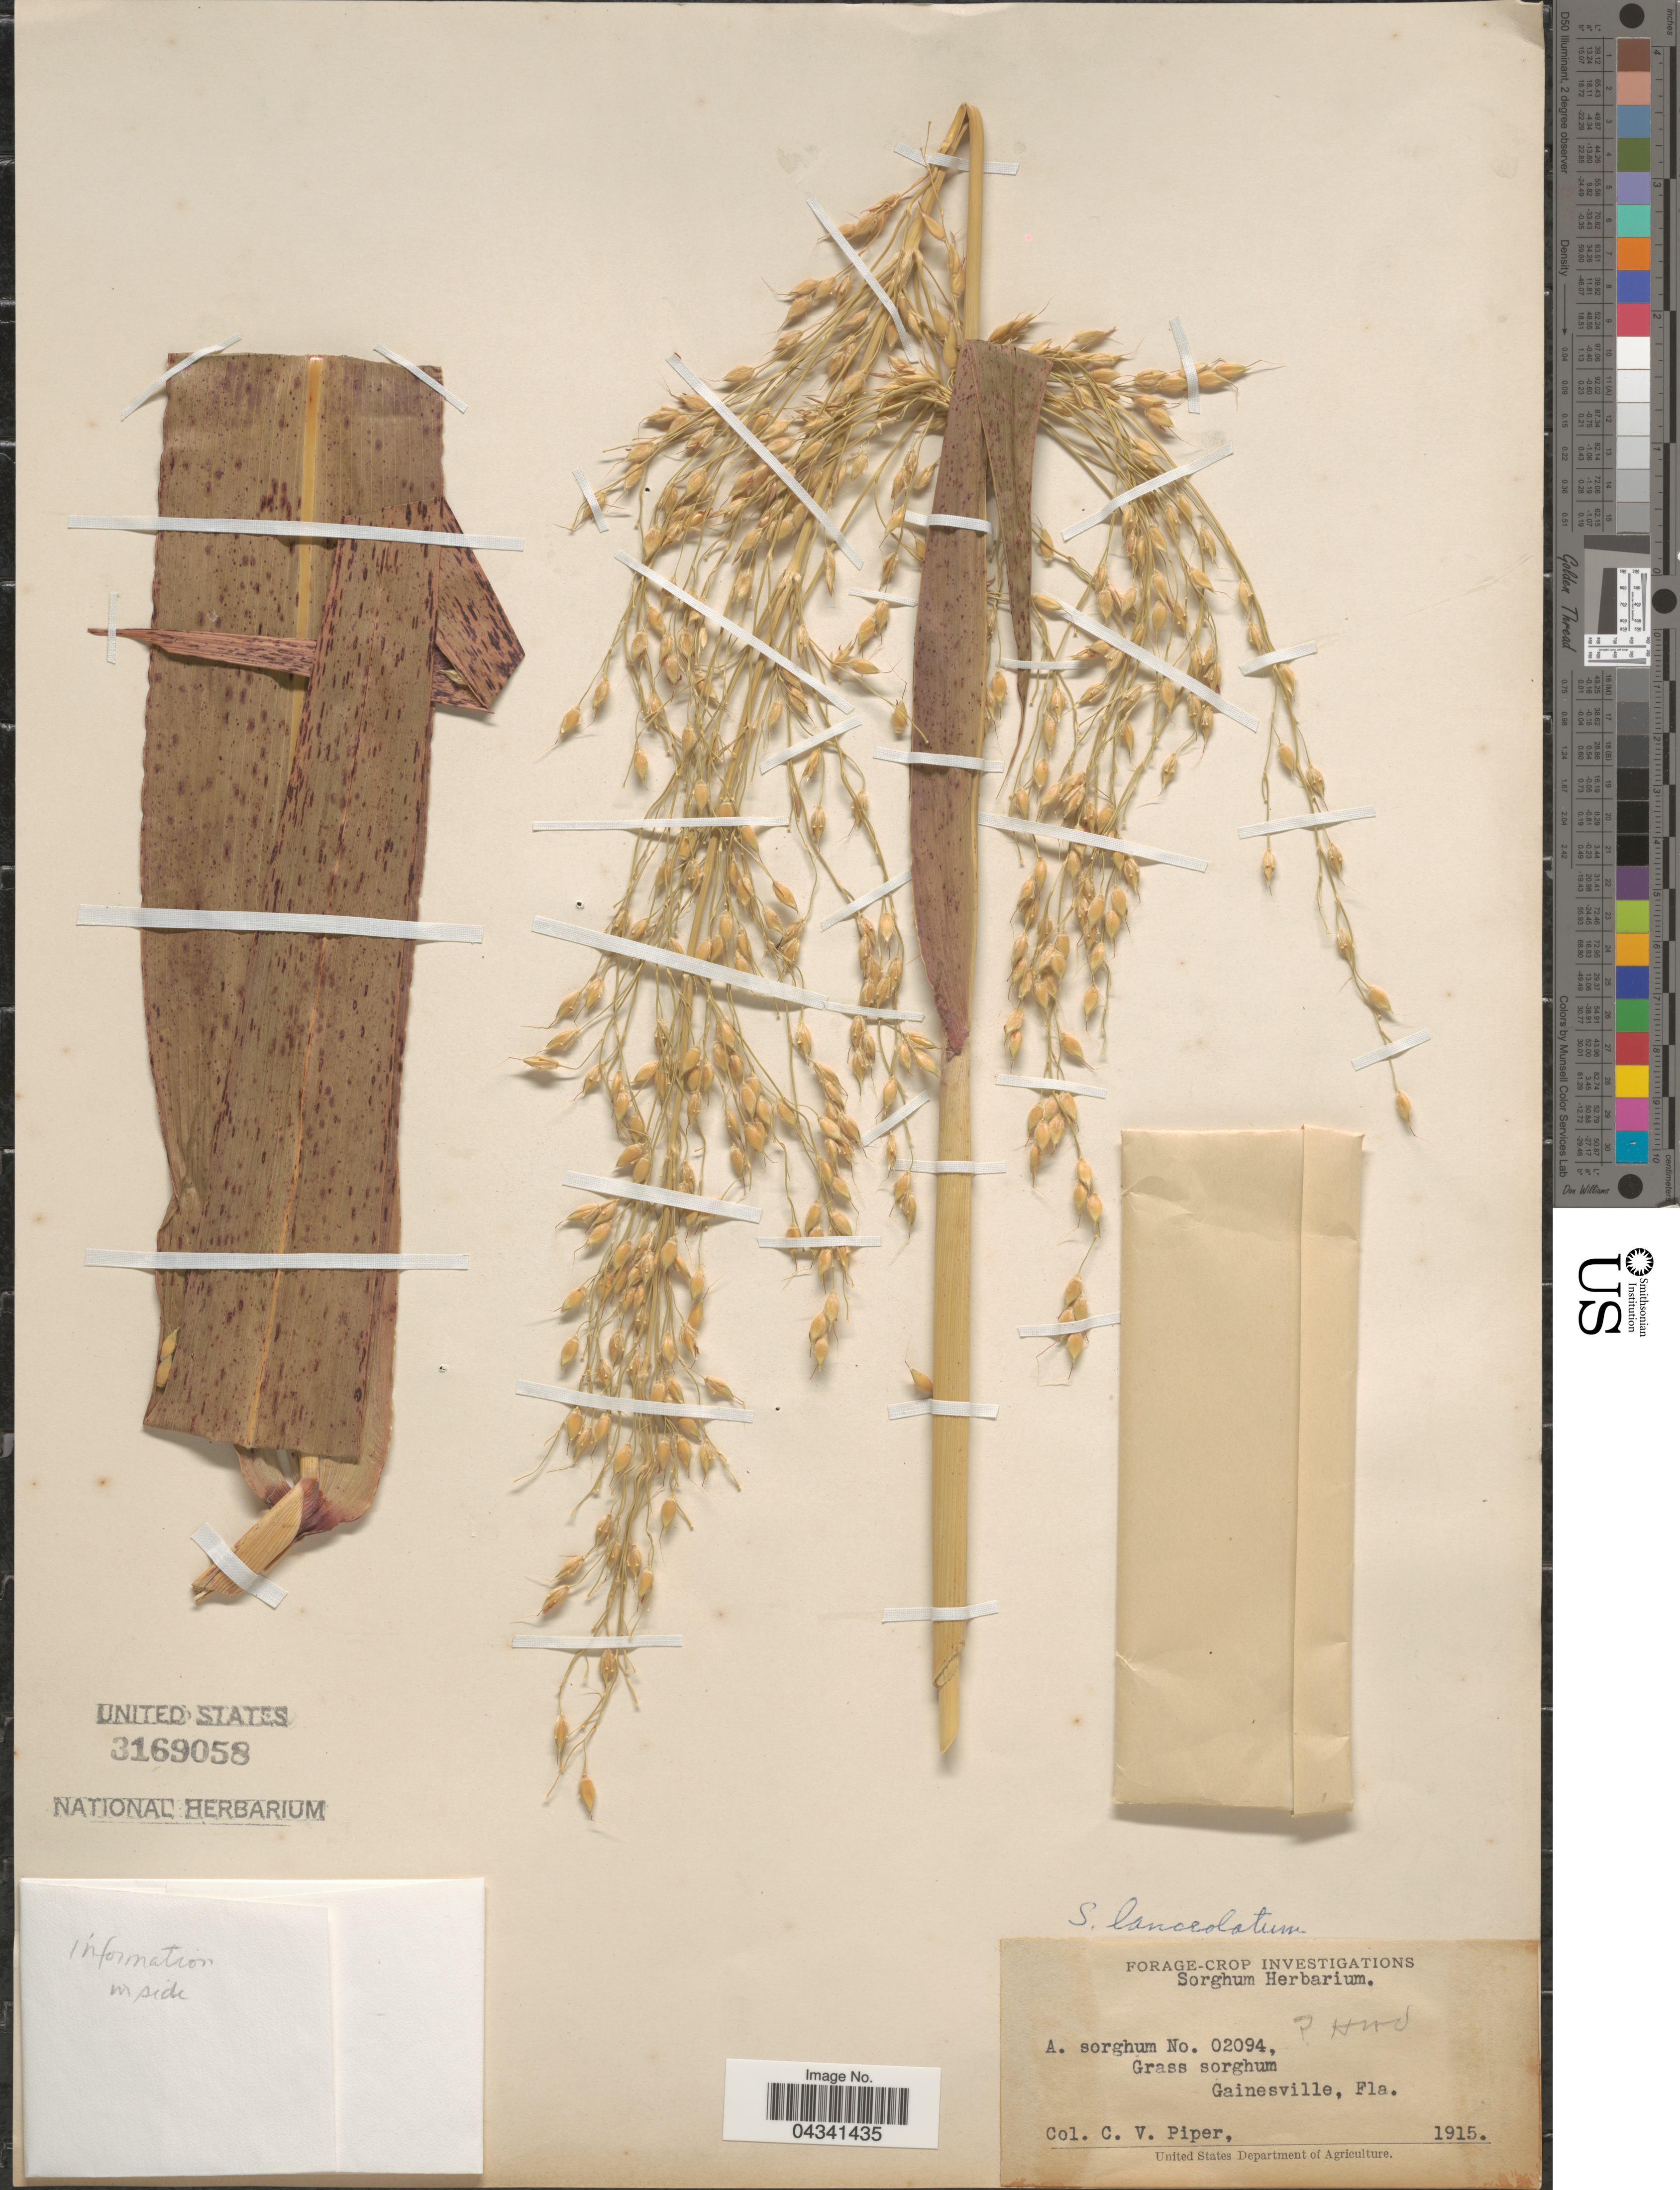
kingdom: Plantae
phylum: Tracheophyta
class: Liliopsida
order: Poales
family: Poaceae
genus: Sorghum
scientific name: Sorghum arundinaceum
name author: (Desv.) Stapf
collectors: C. V. Piper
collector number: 02094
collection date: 1915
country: United States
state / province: Florida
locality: Gainesville.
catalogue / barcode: US 3169058